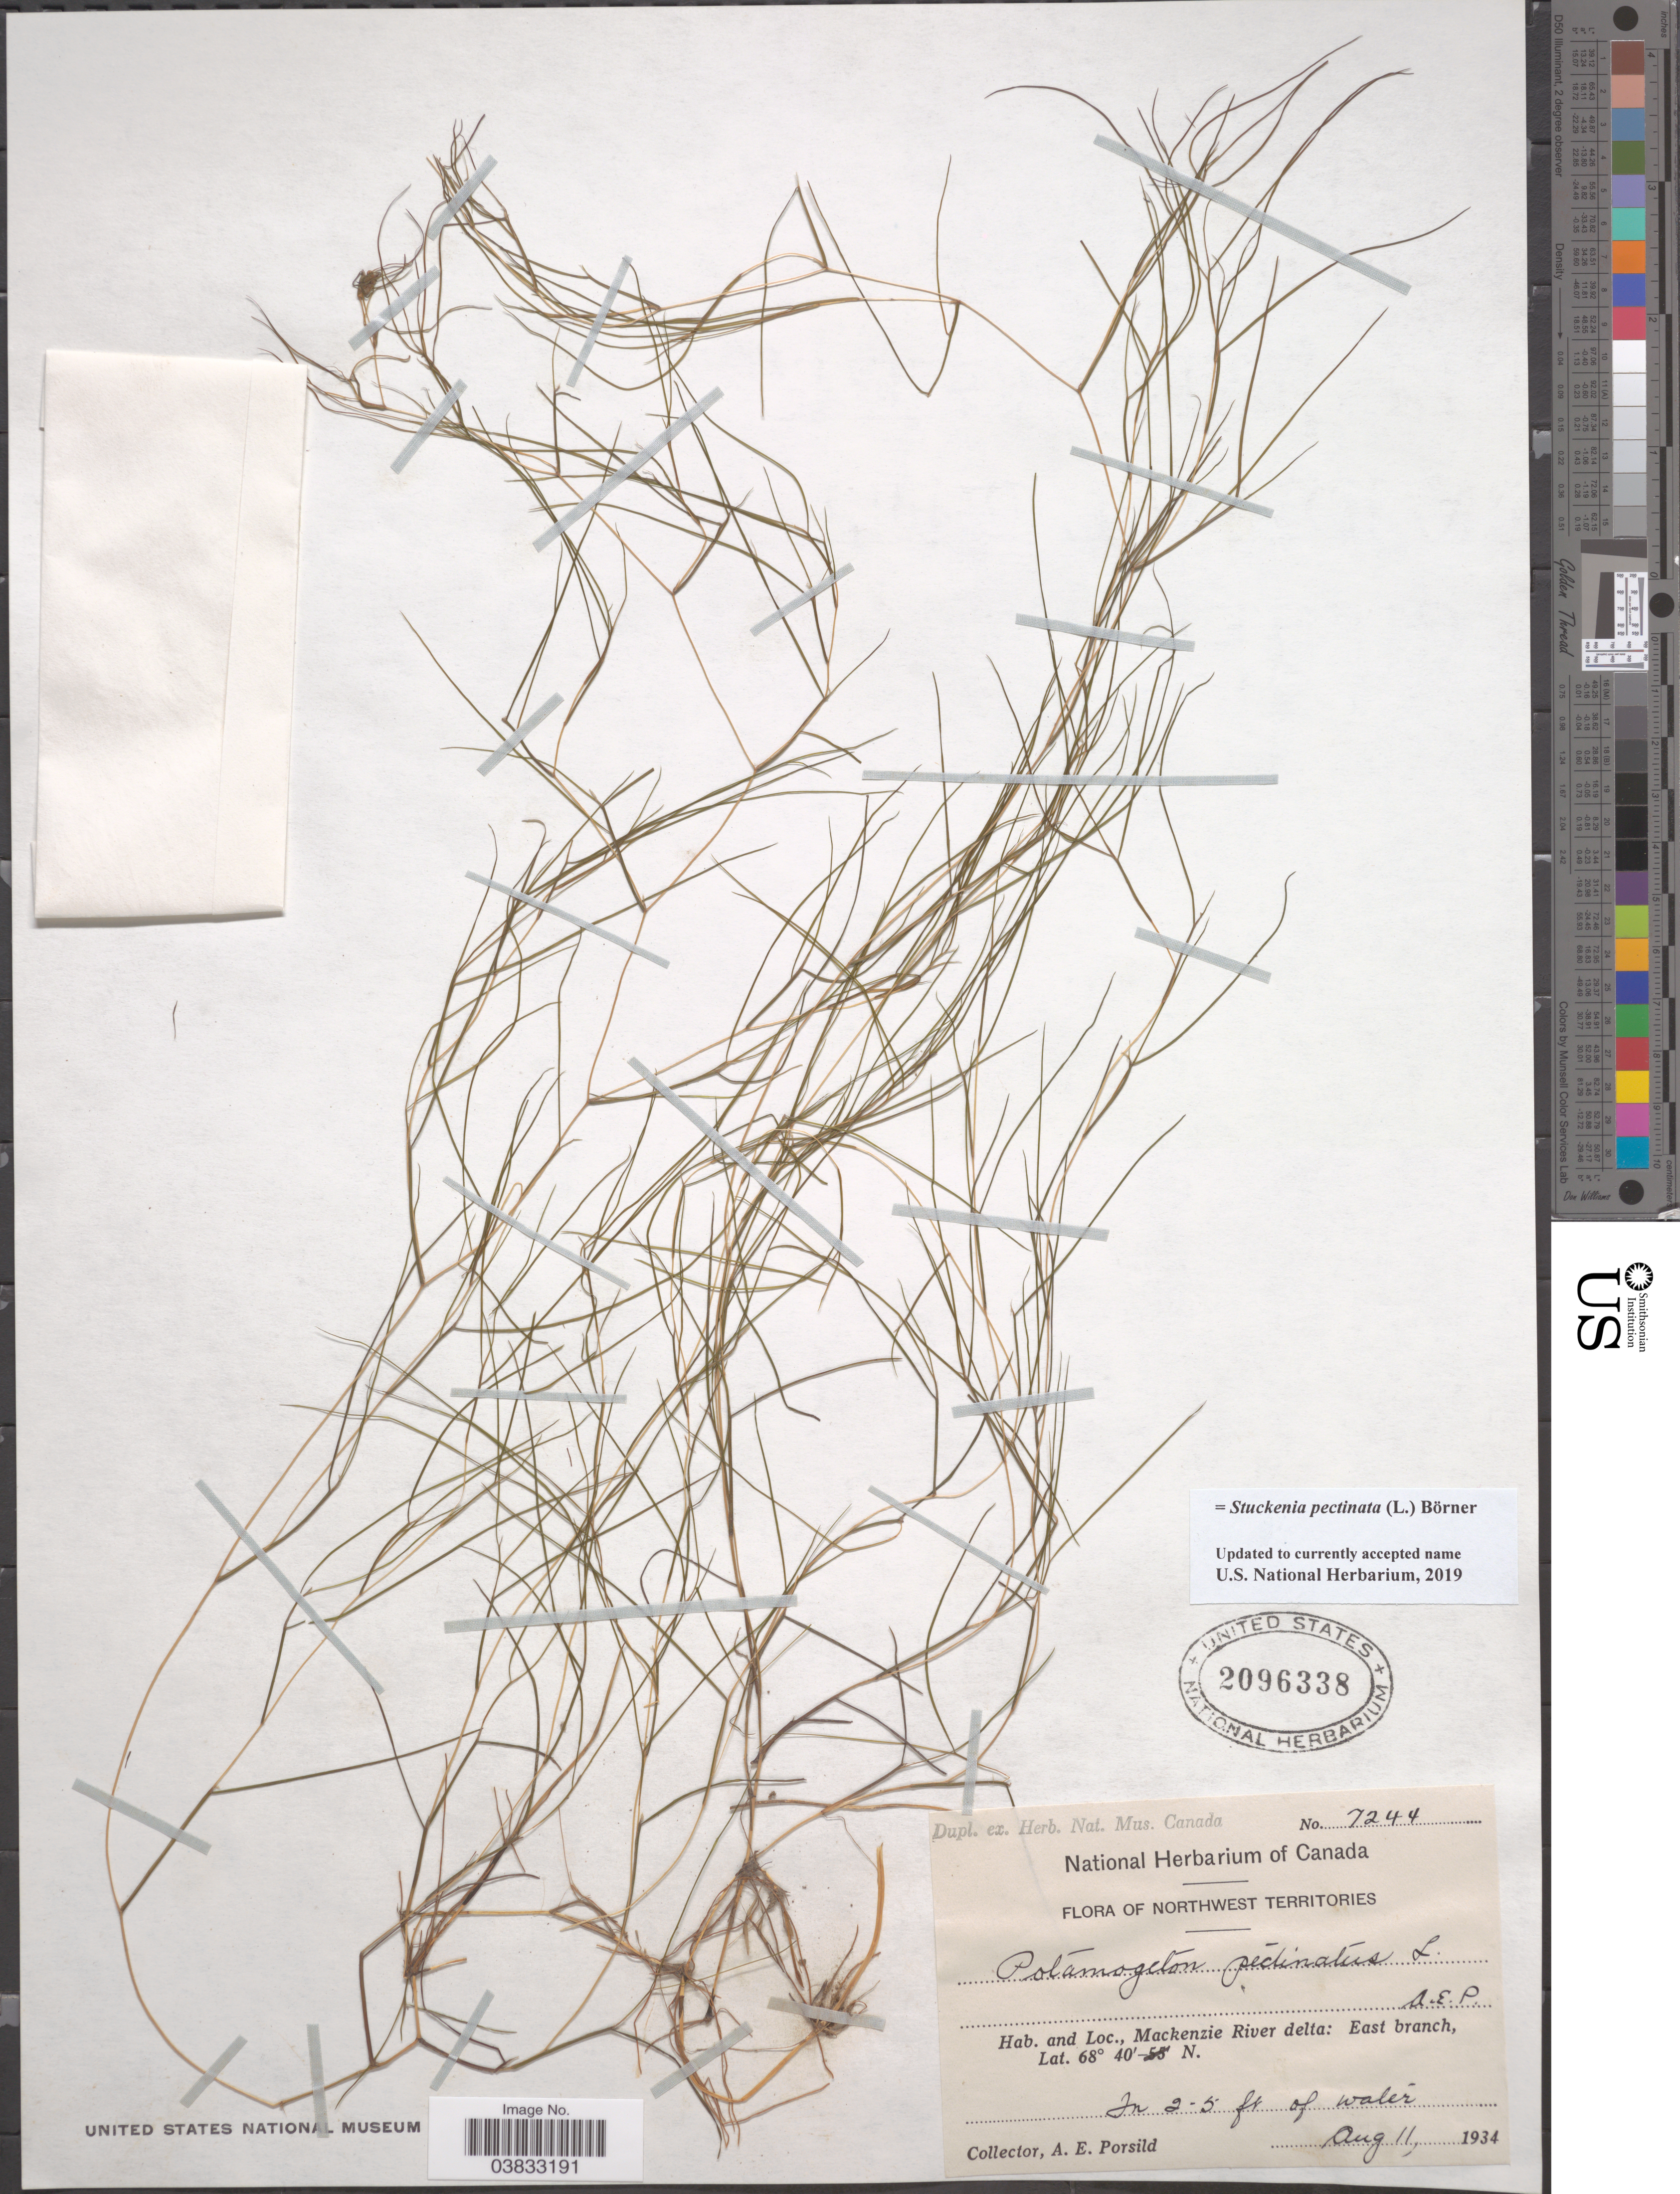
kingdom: Plantae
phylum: Tracheophyta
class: Liliopsida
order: Alismatales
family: Potamogetonaceae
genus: Stuckenia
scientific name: Stuckenia pectinata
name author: (L.) Börner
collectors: A. E. Porsild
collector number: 7244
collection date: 1934-08-11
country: Canada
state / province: Northwest Territories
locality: Mackenzie River delta: East branch.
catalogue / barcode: US 2096338